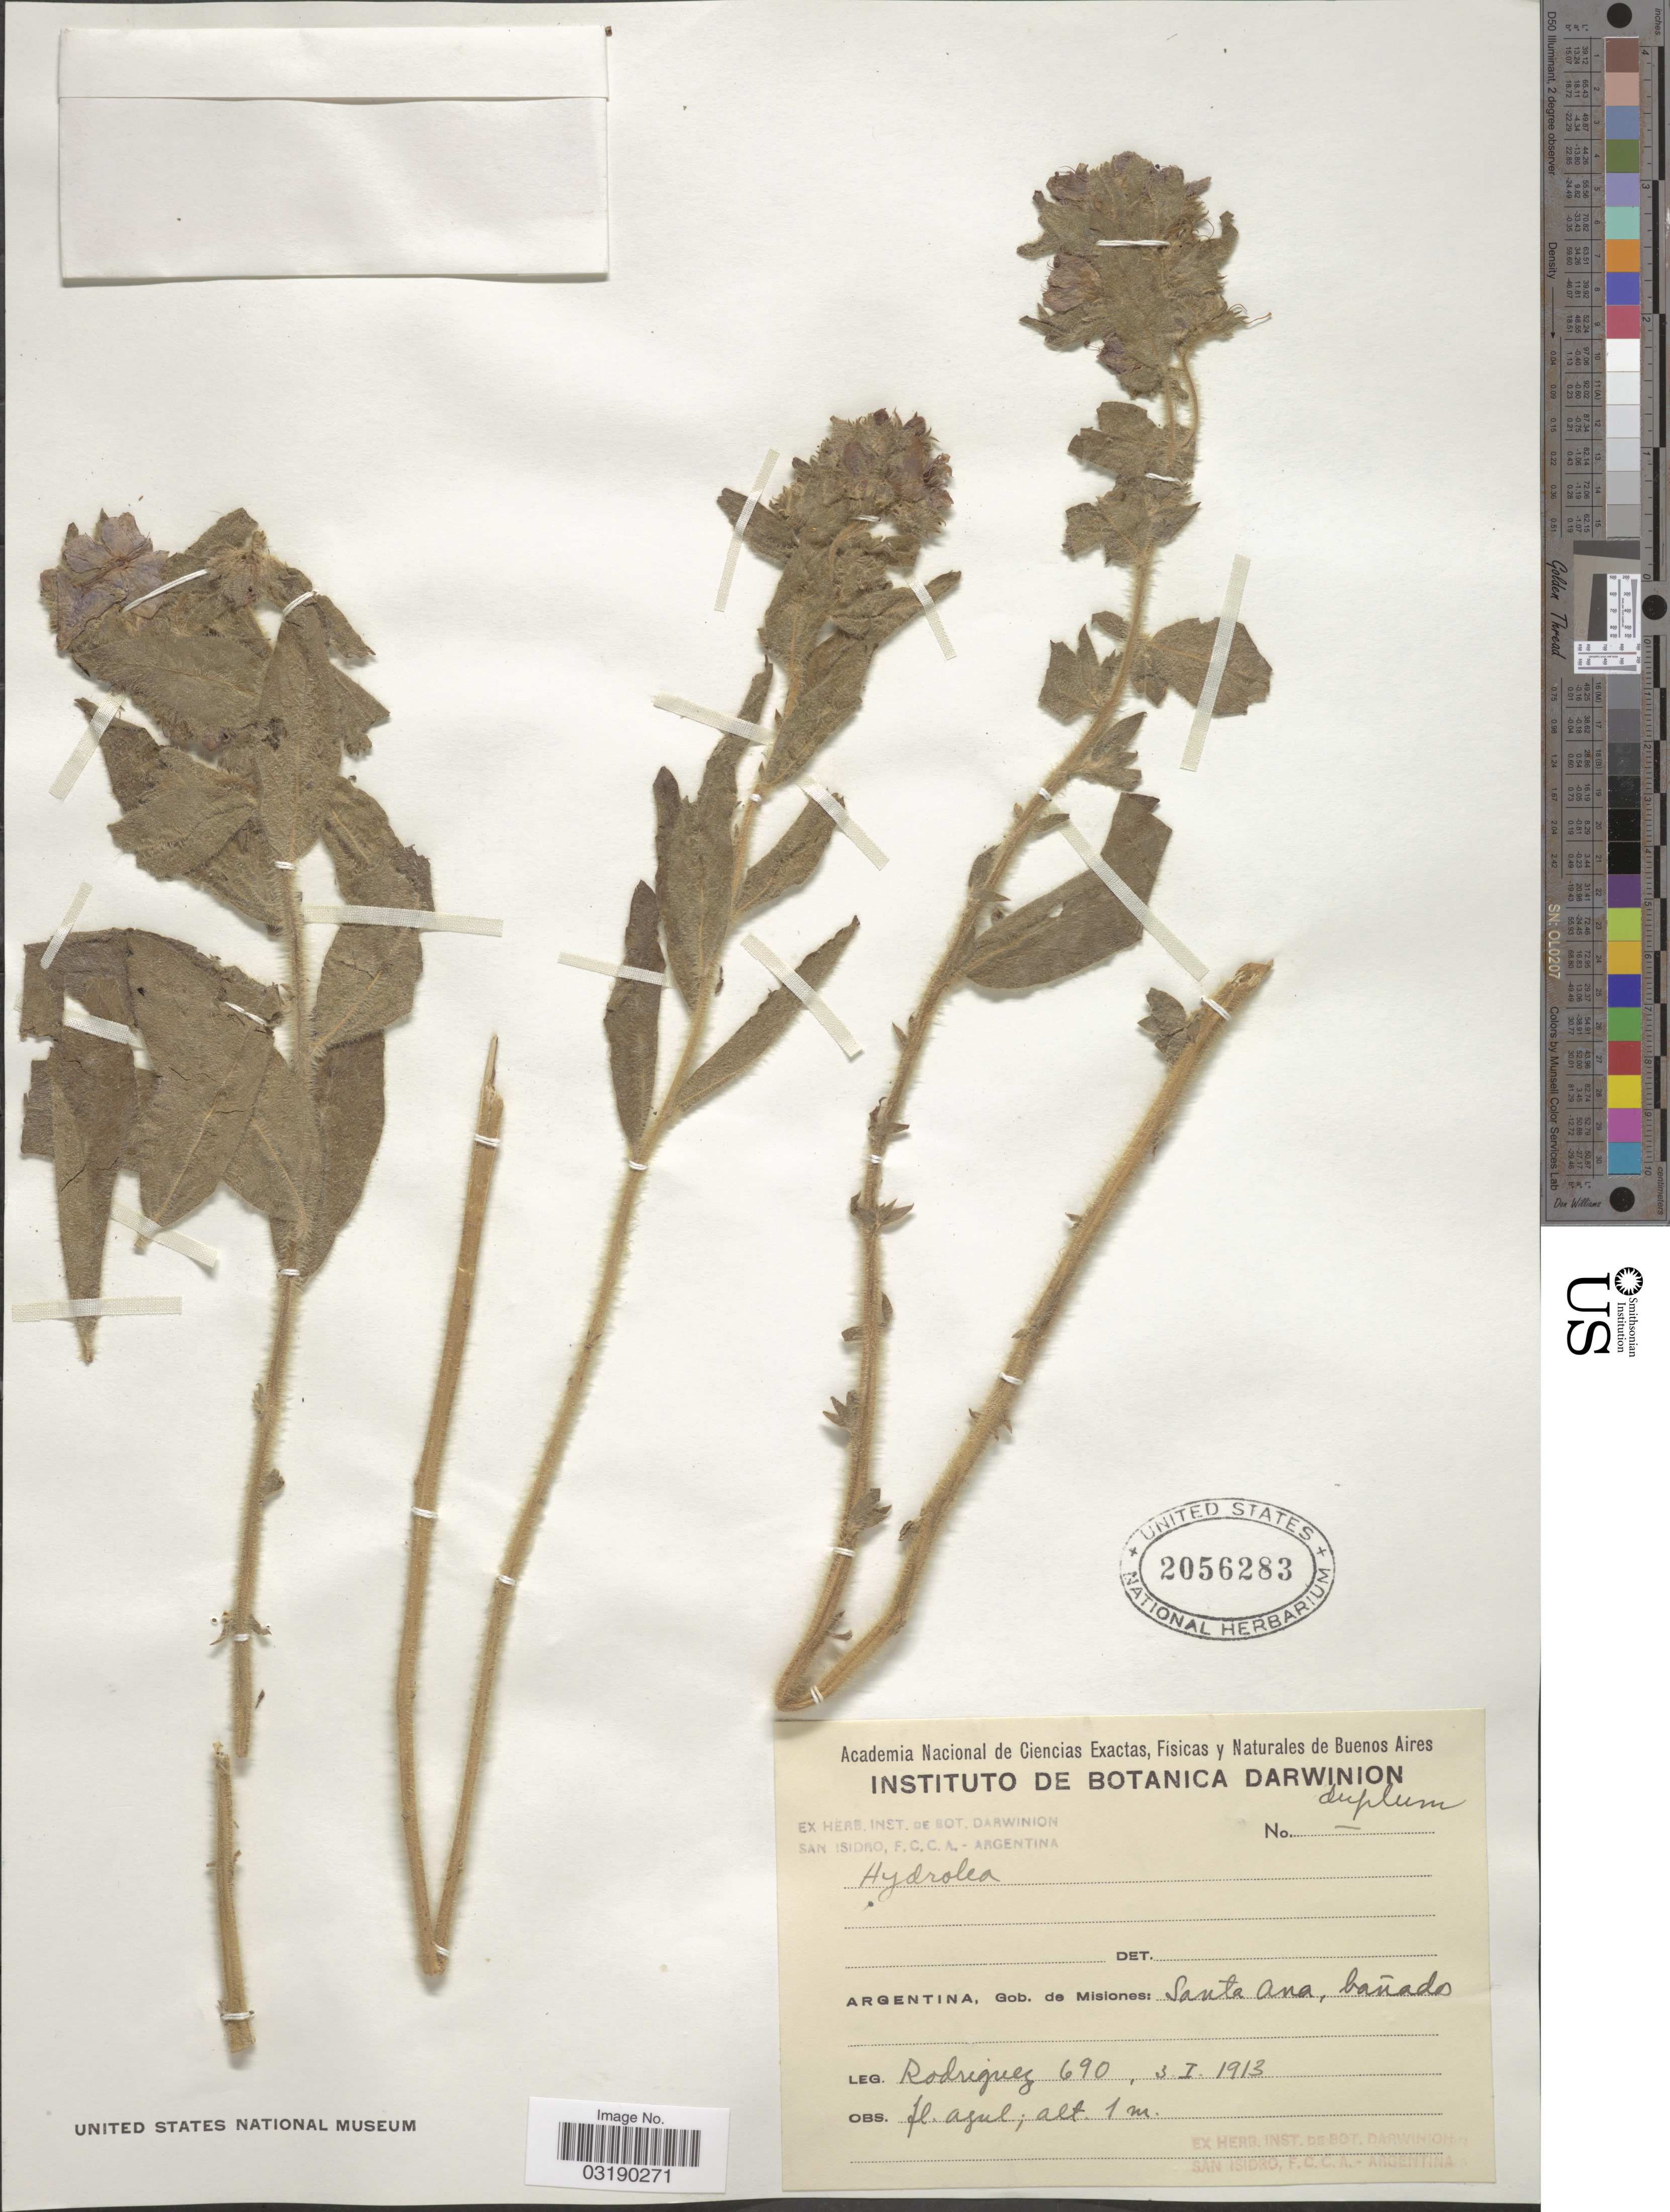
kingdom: Plantae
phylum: Tracheophyta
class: Magnoliopsida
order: Solanales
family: Hydroleaceae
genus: Hydrolea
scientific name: Hydrolea sp.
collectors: Rodriguez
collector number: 690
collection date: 1913-01-03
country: Argentina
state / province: Misiones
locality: Gob. de Misiones: Santa Ana, bañados.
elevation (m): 1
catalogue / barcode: US 2056283